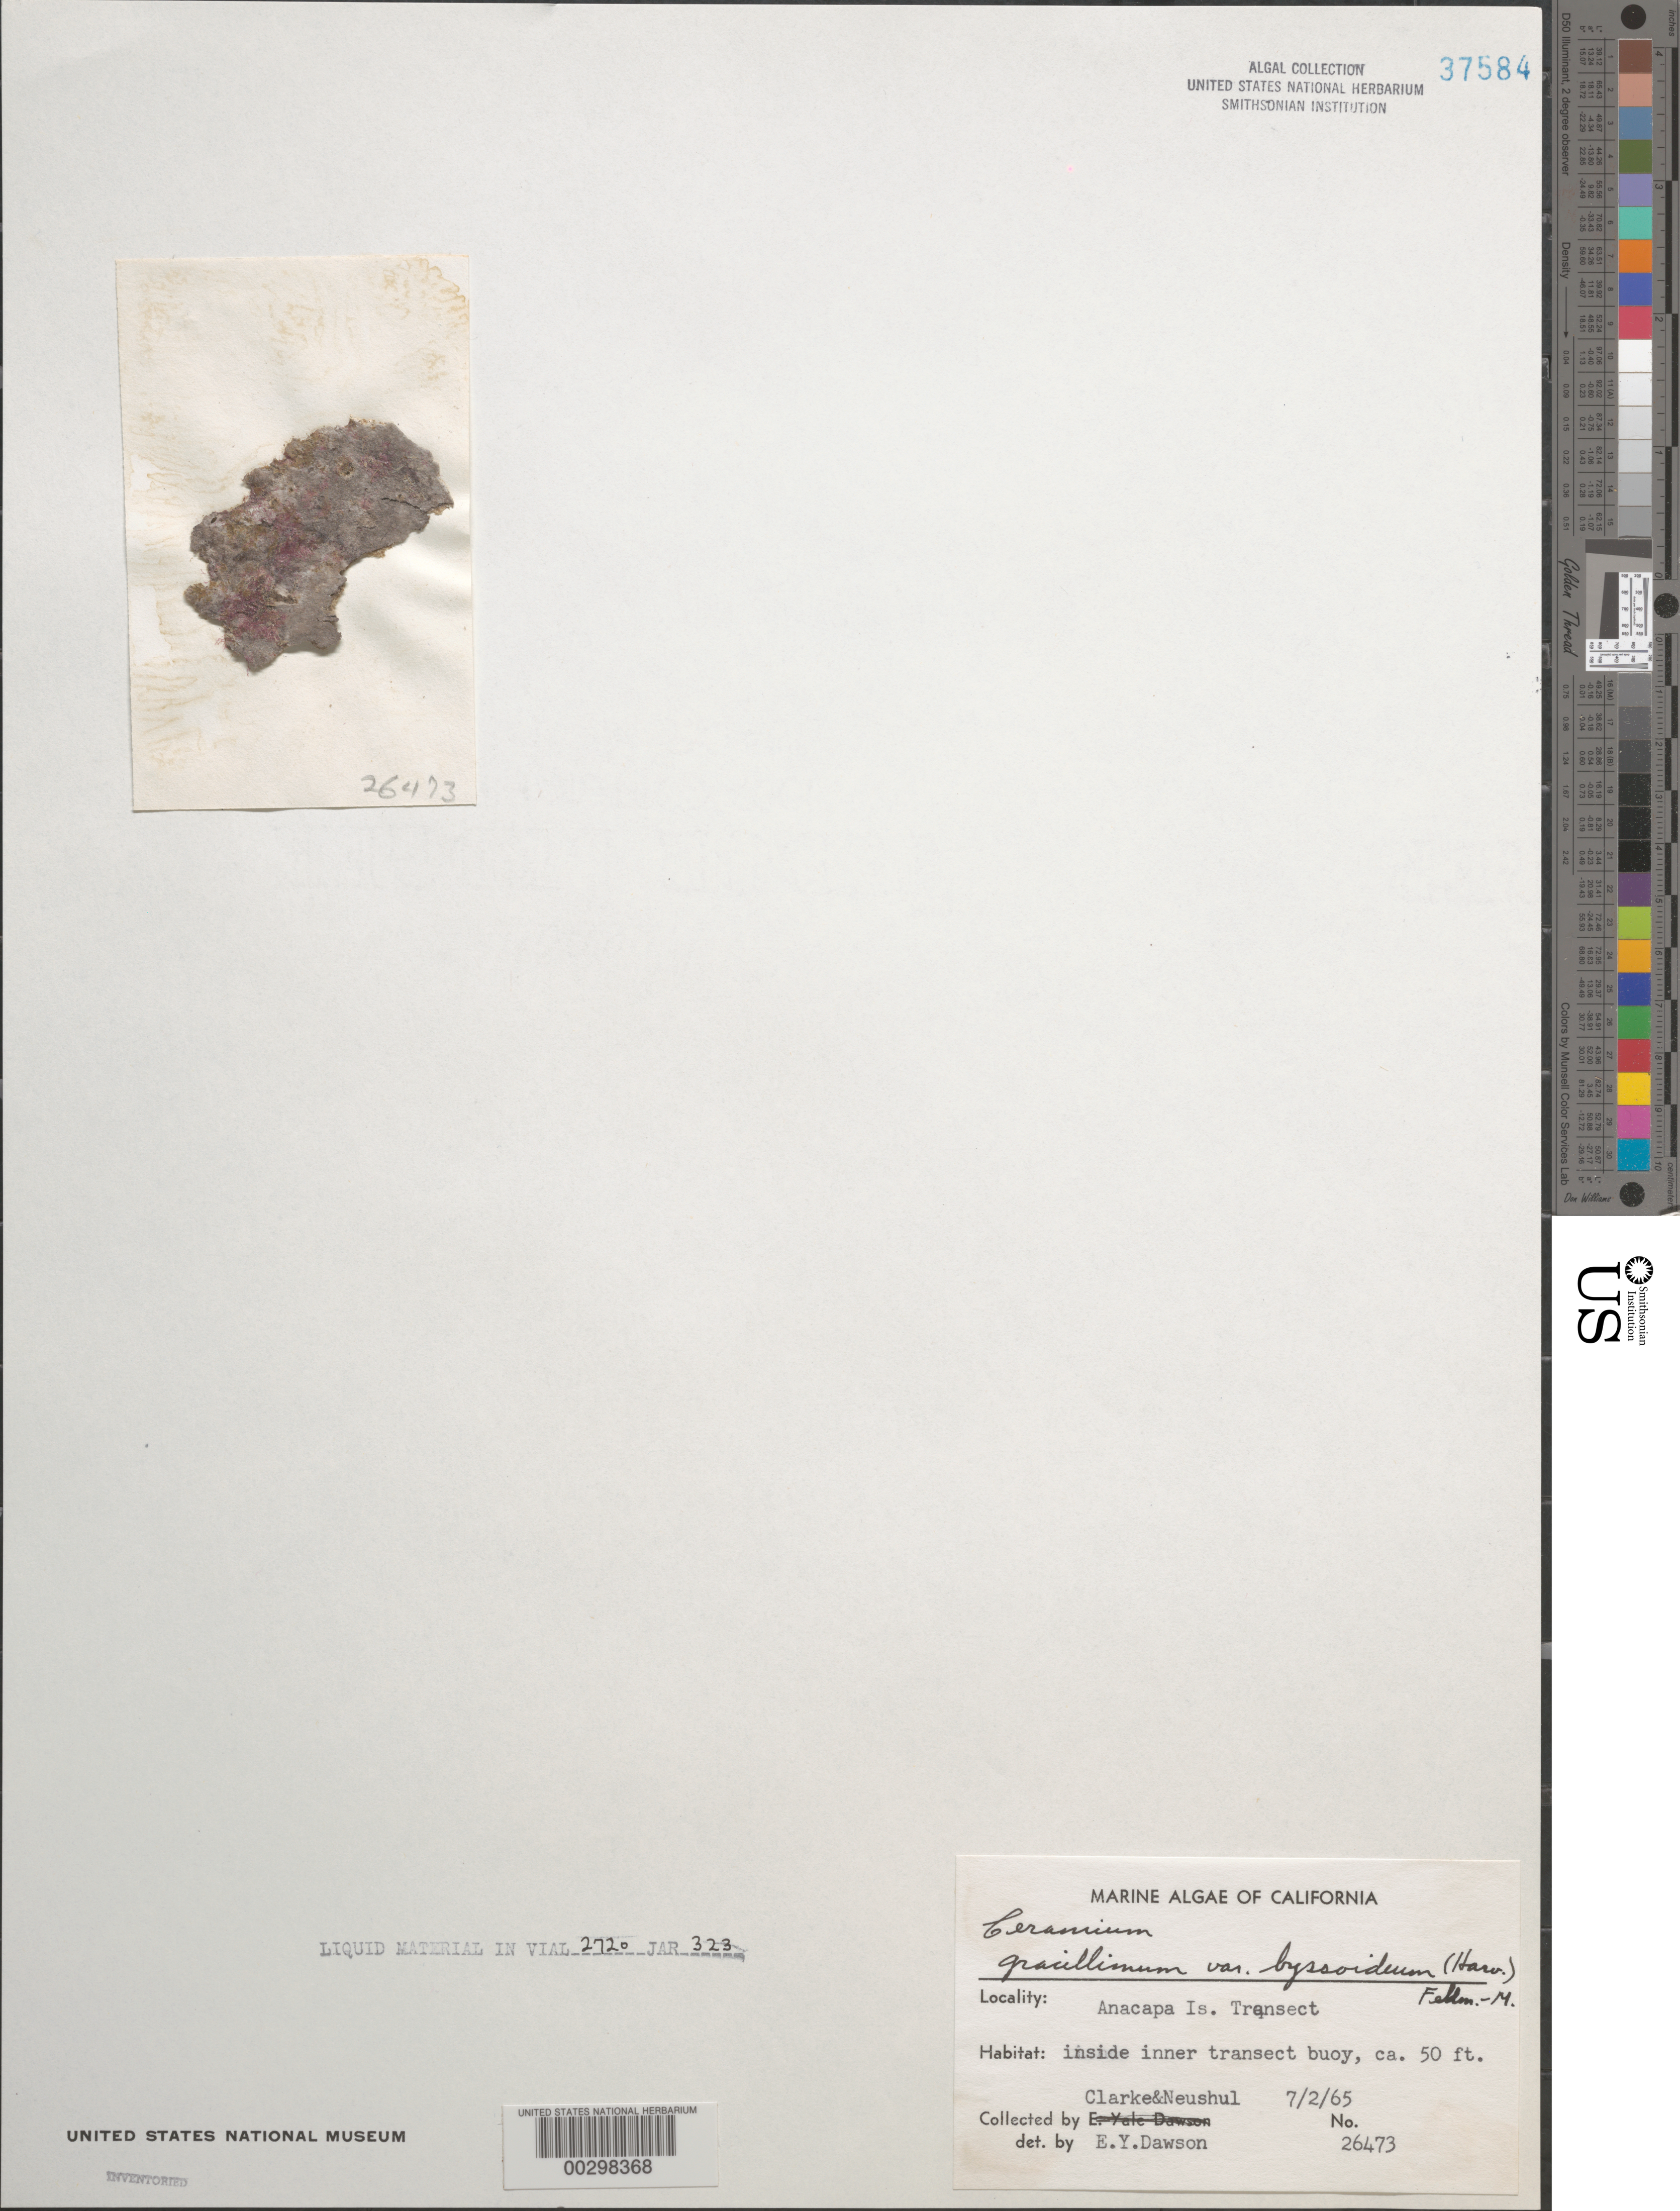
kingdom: Plantae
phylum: Rhodophyta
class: Florideophyceae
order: Ceramiales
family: Ceramiaceae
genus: Ceramium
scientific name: Ceramium gracillimum var. byssoideum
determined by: Dawson, E. Y.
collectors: W. Clarke & M. Neushul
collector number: EYD 26473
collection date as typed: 02 Jul 1965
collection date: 1965-07-02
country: United States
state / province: California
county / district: Ventura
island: Anacapa Island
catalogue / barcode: US 37584